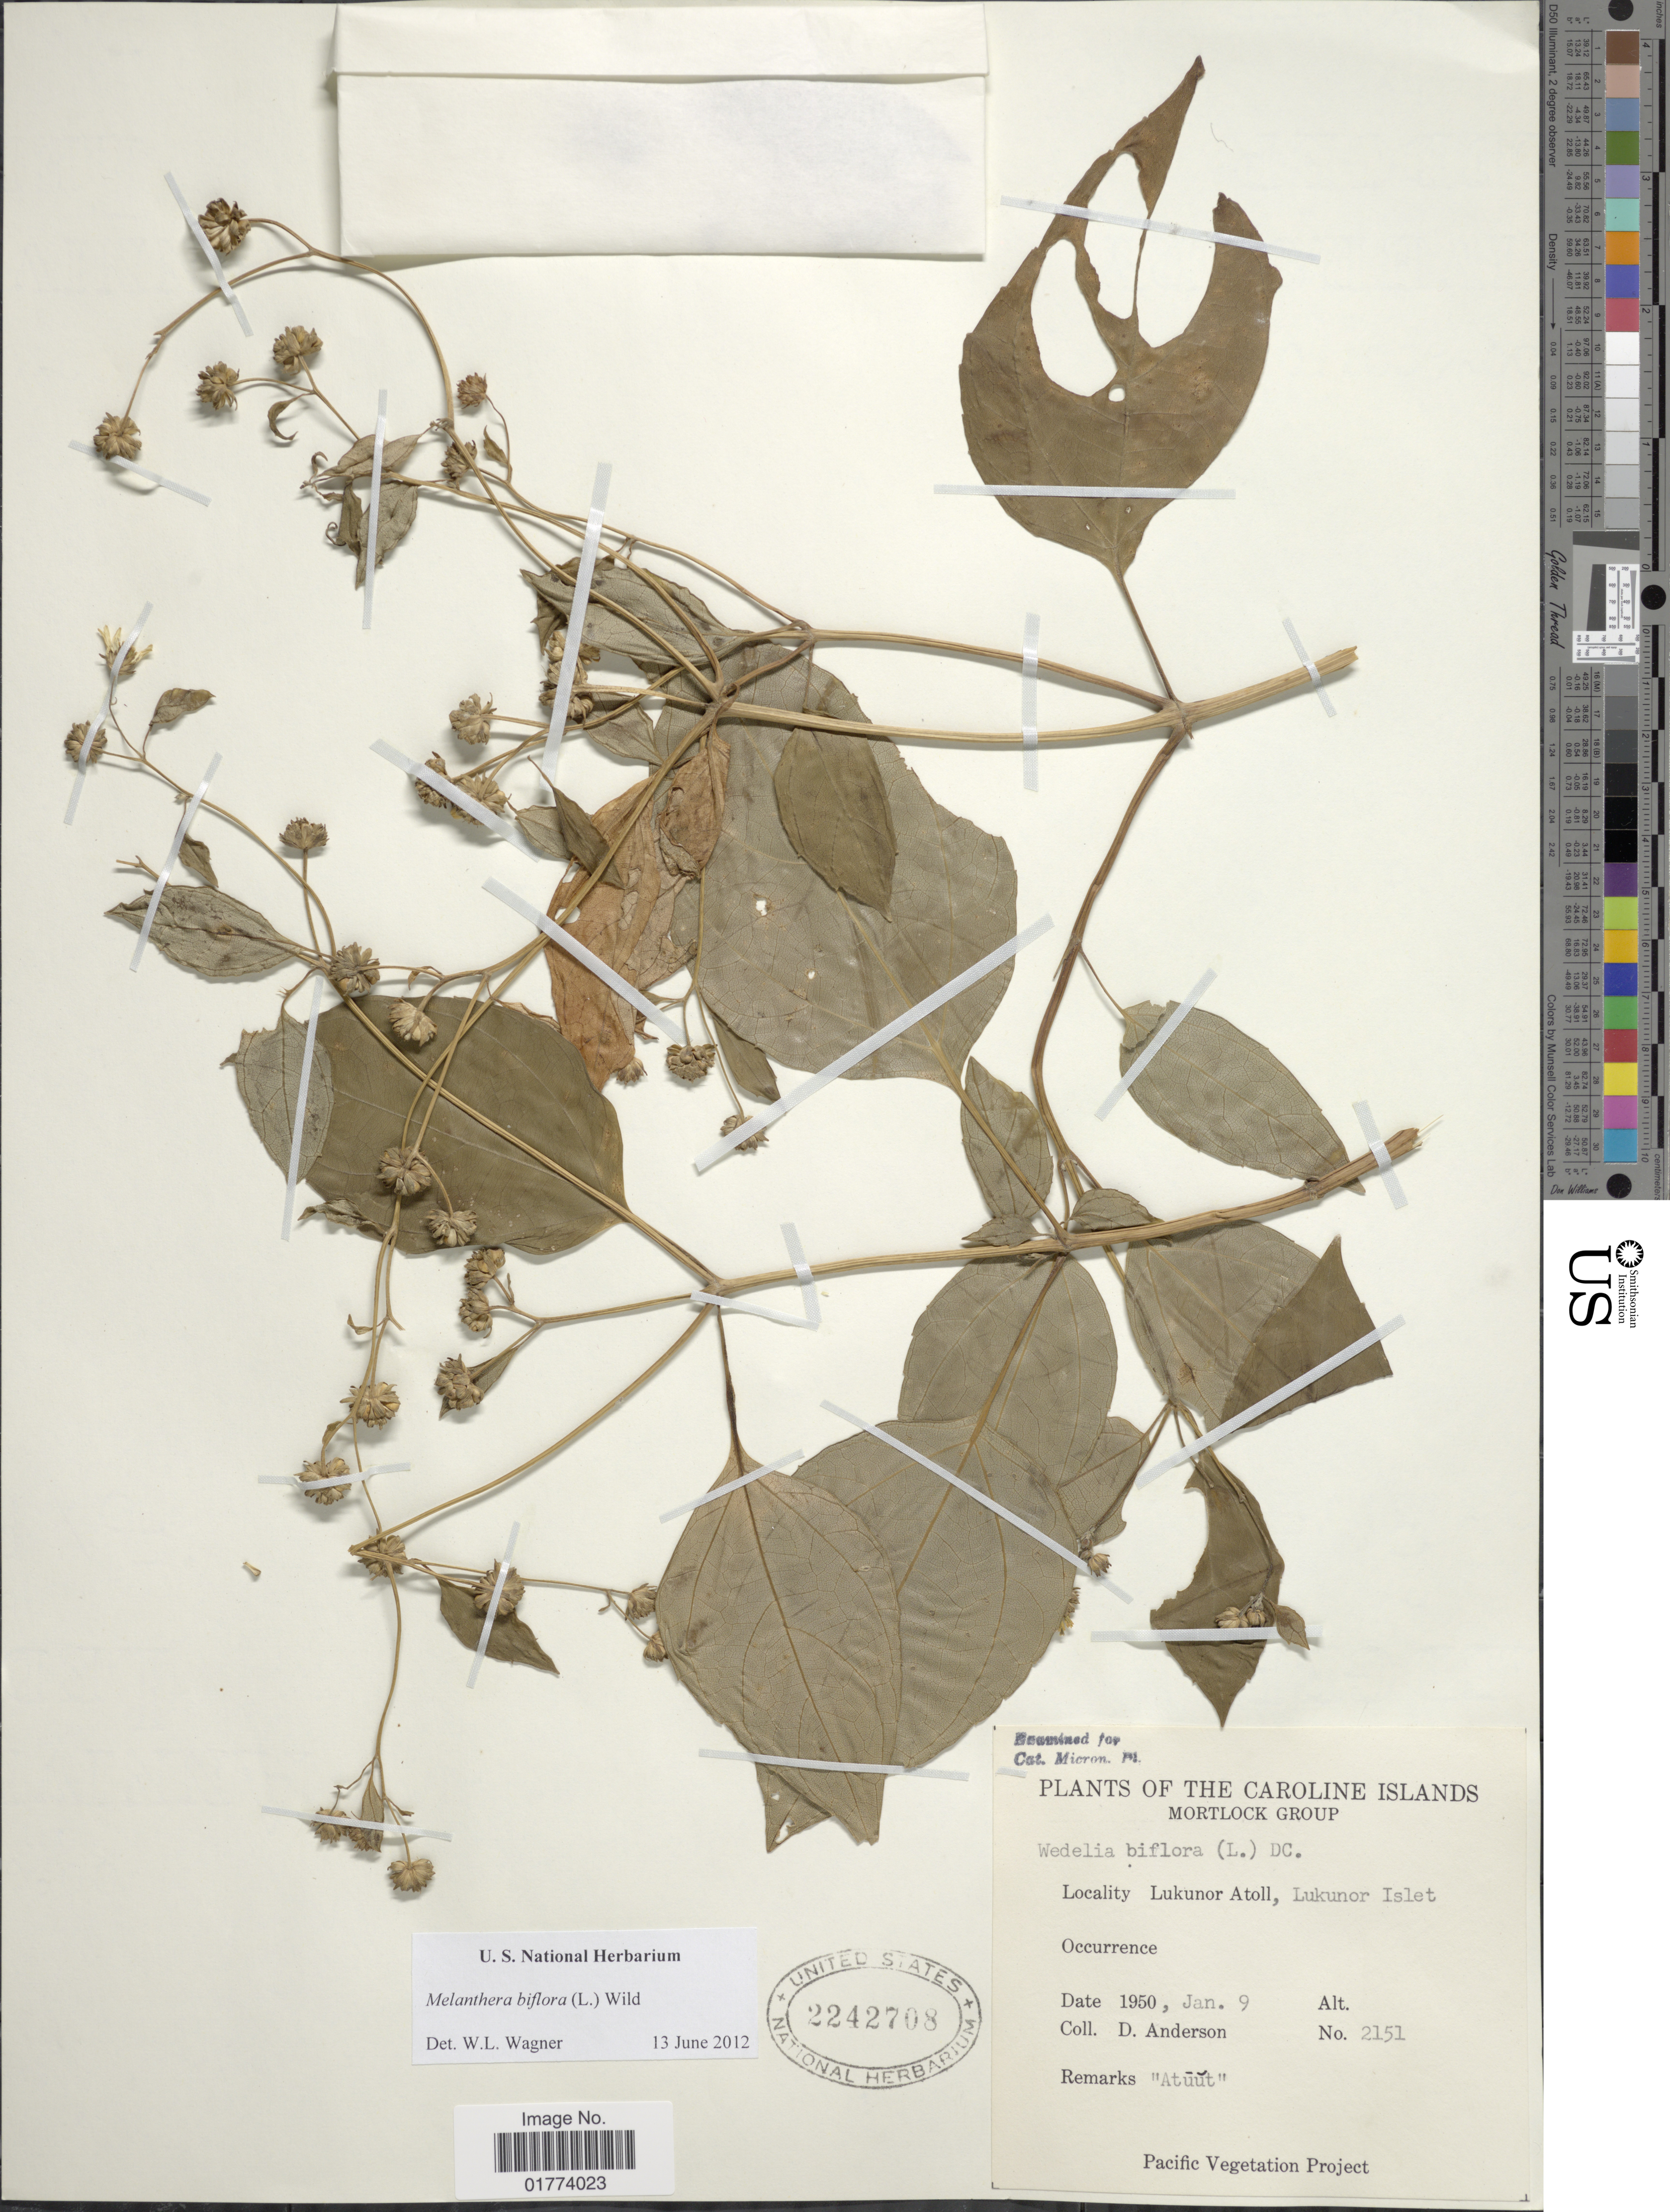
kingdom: Plantae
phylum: Tracheophyta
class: Magnoliopsida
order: Asterales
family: Asteraceae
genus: Wollastonia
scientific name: Wollastonia biflora var. biflora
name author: (L.) DC.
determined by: Wagner, W. L., (BOT), Smithsonian Institution - National Museum of Natural History (UNITED STATES)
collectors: D. Anderson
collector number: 2151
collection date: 1950-01-09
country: Micronesia, Federated States of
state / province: Truk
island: Lukunor Atoll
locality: Mortlock Group, Lukunor Atoll, Lukunor Islet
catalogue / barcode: US 2242708